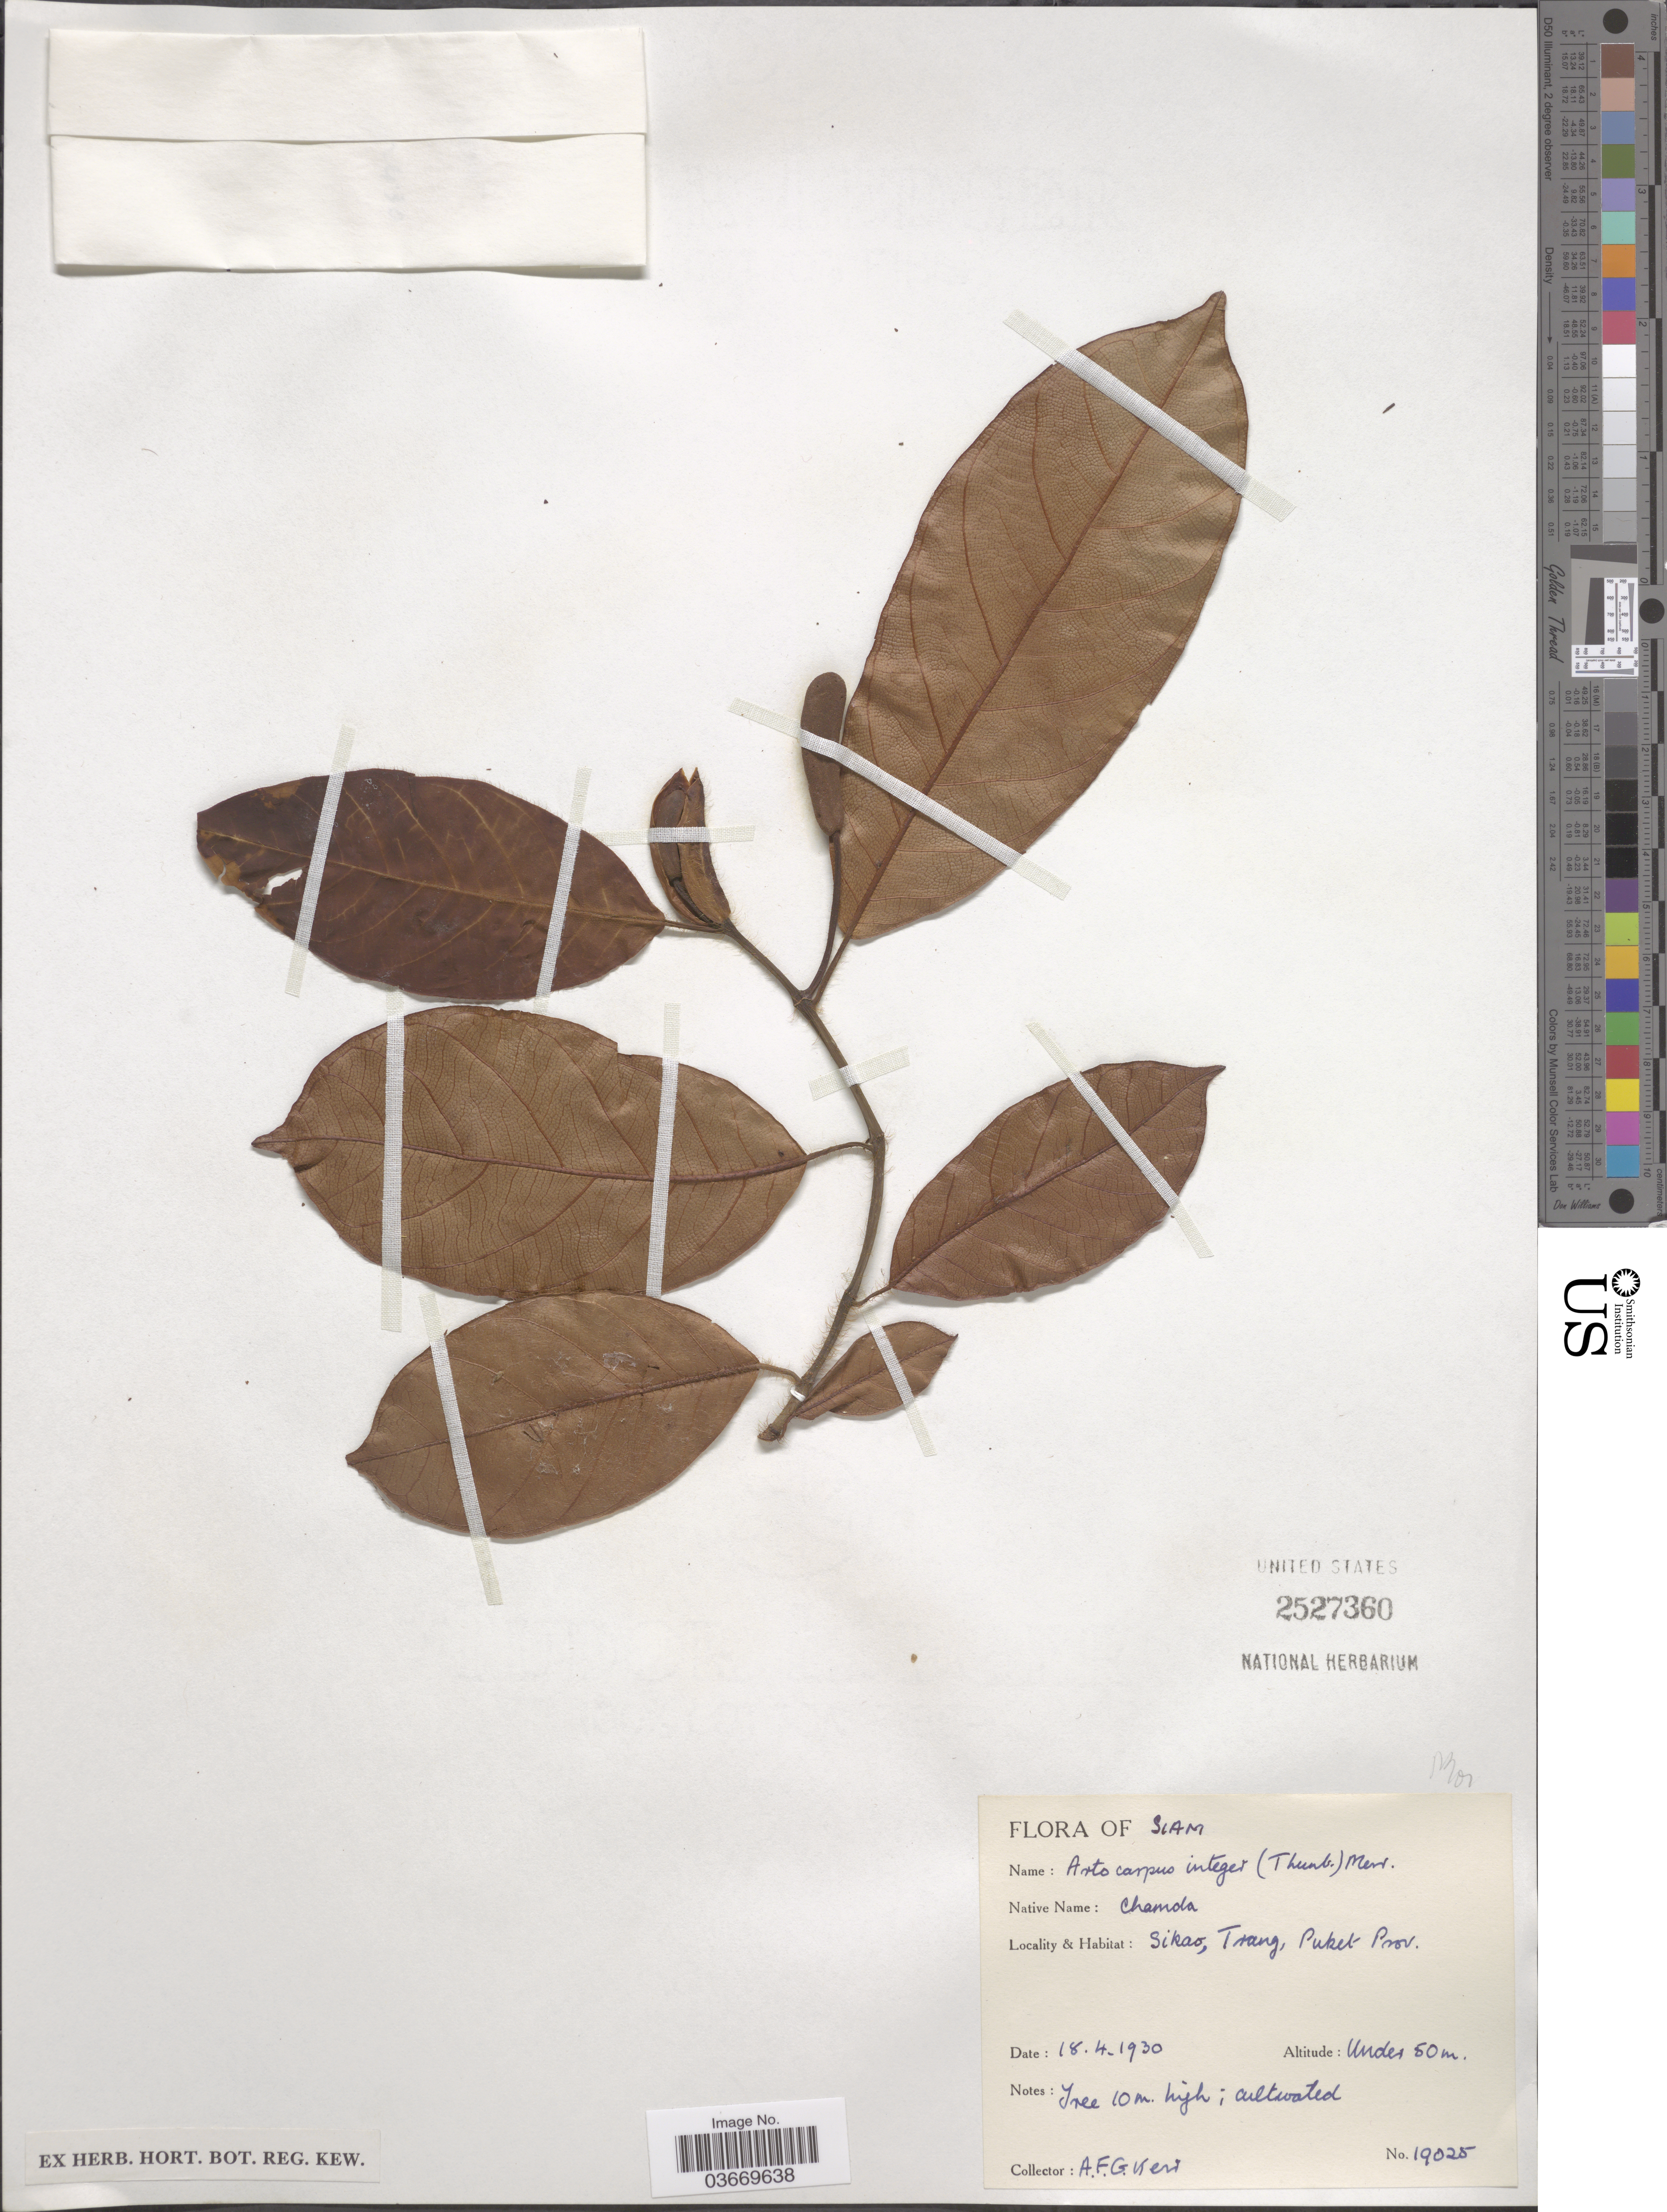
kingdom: Plantae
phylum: Tracheophyta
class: Magnoliopsida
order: Rosales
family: Moraceae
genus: Artocarpus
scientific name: Artocarpus integer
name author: (Thunb.) Merr.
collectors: A. F. G. Kerr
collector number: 19025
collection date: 1930-04-18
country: Thailand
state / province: Phuket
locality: Siam. Sikao, Trang, Puket Prov.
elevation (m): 50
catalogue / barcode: US 2527360